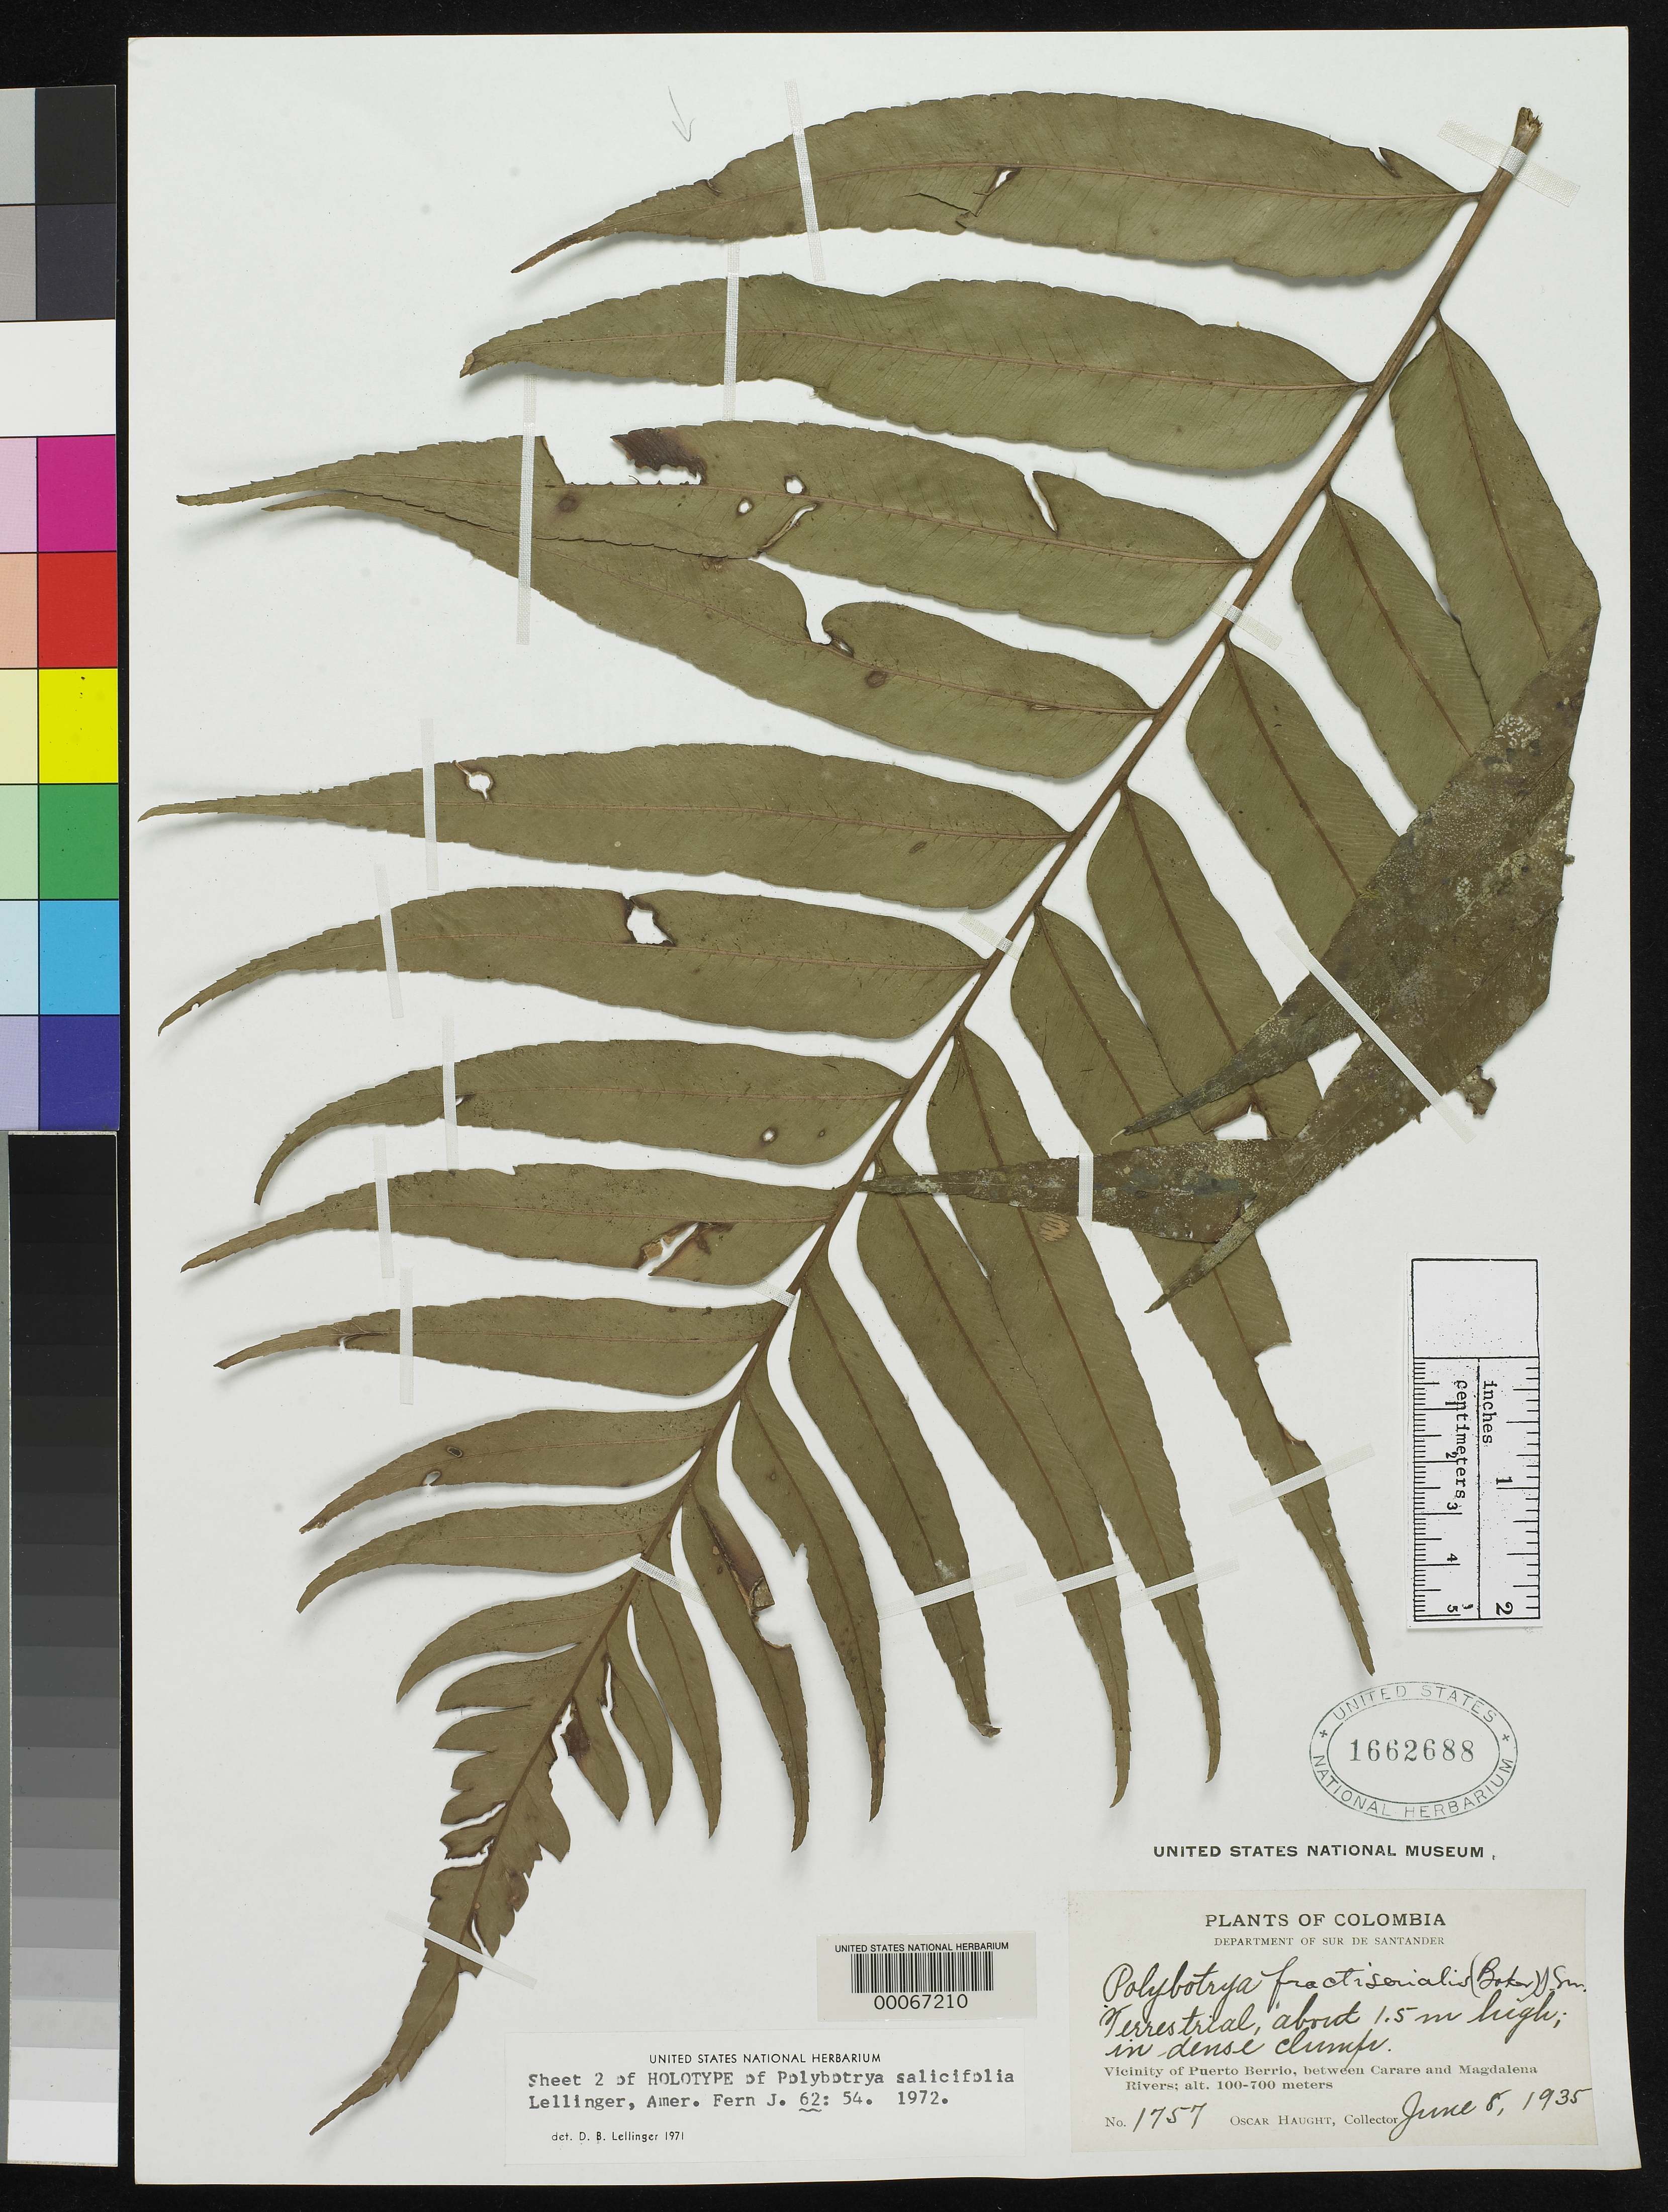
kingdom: Plantae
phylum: Tracheophyta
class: Polypodiopsida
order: Polypodiales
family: Dryopteridaceae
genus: Polybotrya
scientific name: Polybotrya salicifolia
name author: Lellinger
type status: Holotype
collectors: O. L. Haught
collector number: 1757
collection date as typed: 08 Jun 1835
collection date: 1835-06-08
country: Colombia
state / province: Santander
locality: Vicinity of Puerto Berrio between Carare and Magdalena Rivers.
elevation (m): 100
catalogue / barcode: US 1662688